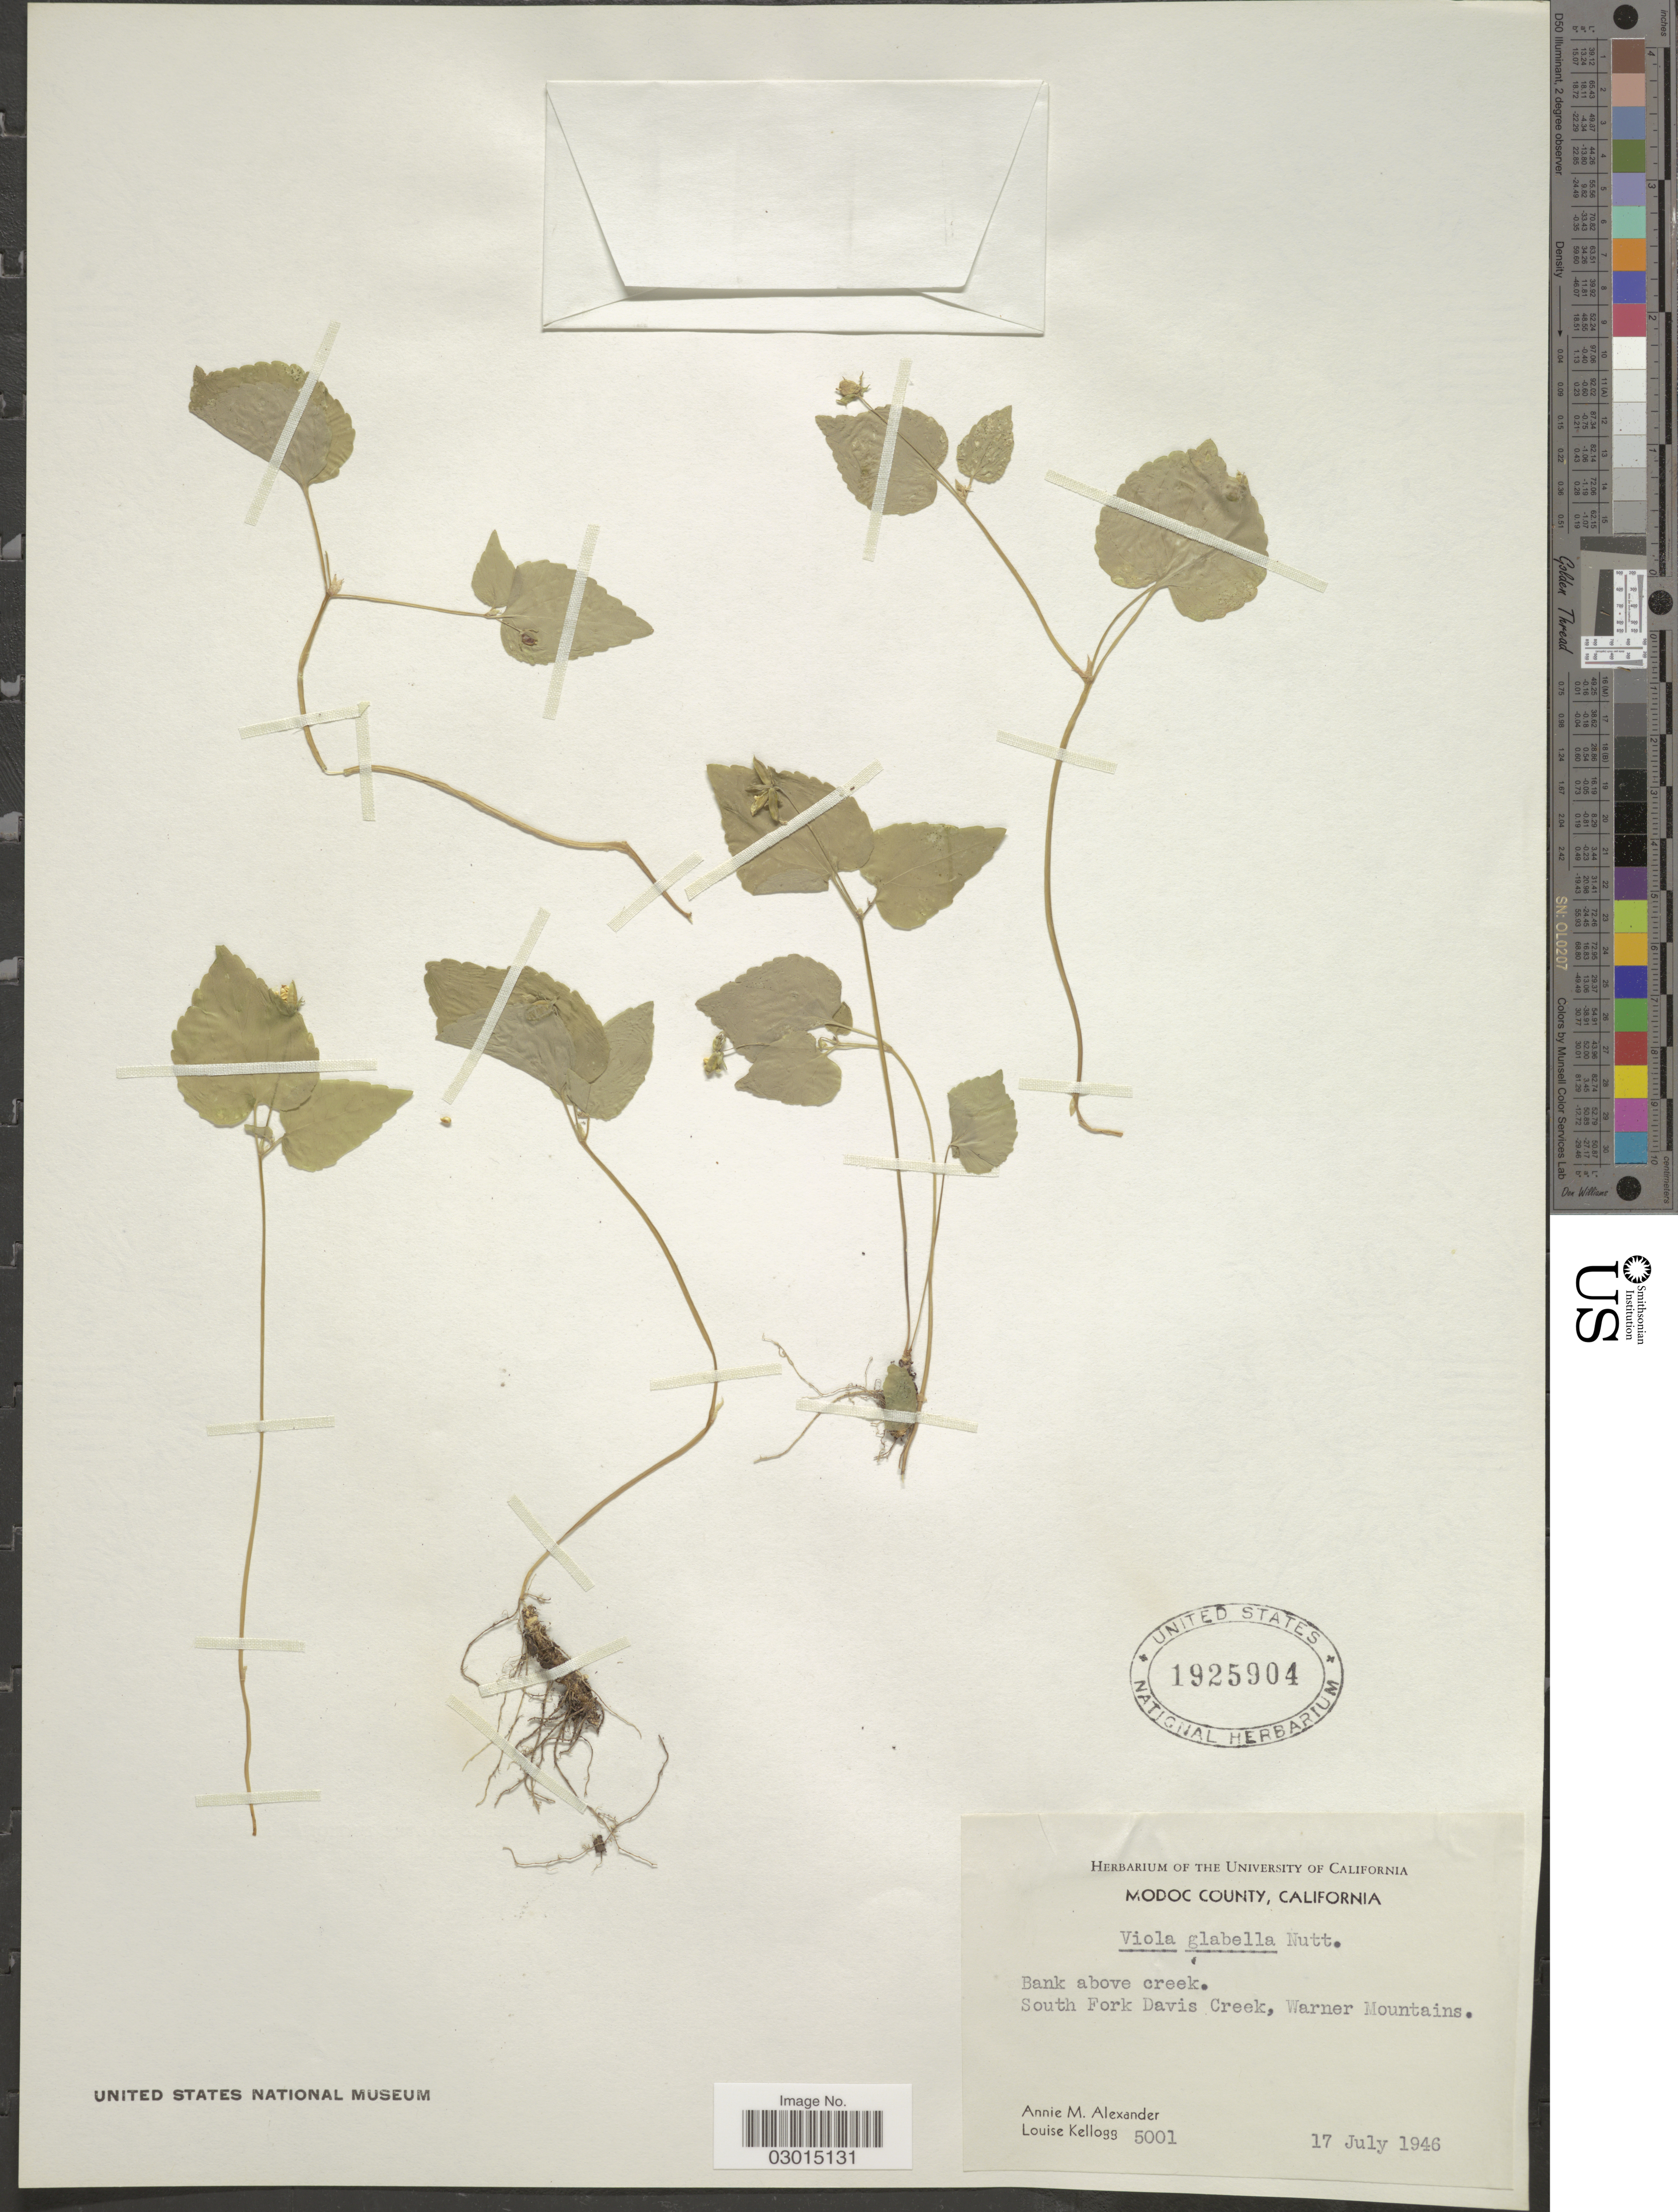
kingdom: Plantae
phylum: Tracheophyta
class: Magnoliopsida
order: Malpighiales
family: Violaceae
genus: Viola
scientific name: Viola glabella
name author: Nutt.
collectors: A. M. Alexander & L. Kellogg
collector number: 5001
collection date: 1946-07-17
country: United States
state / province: California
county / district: Modoc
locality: Modoc County. Bank above creek. South Fork Davis Creek, Warner Mountains.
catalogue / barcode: US 1925904